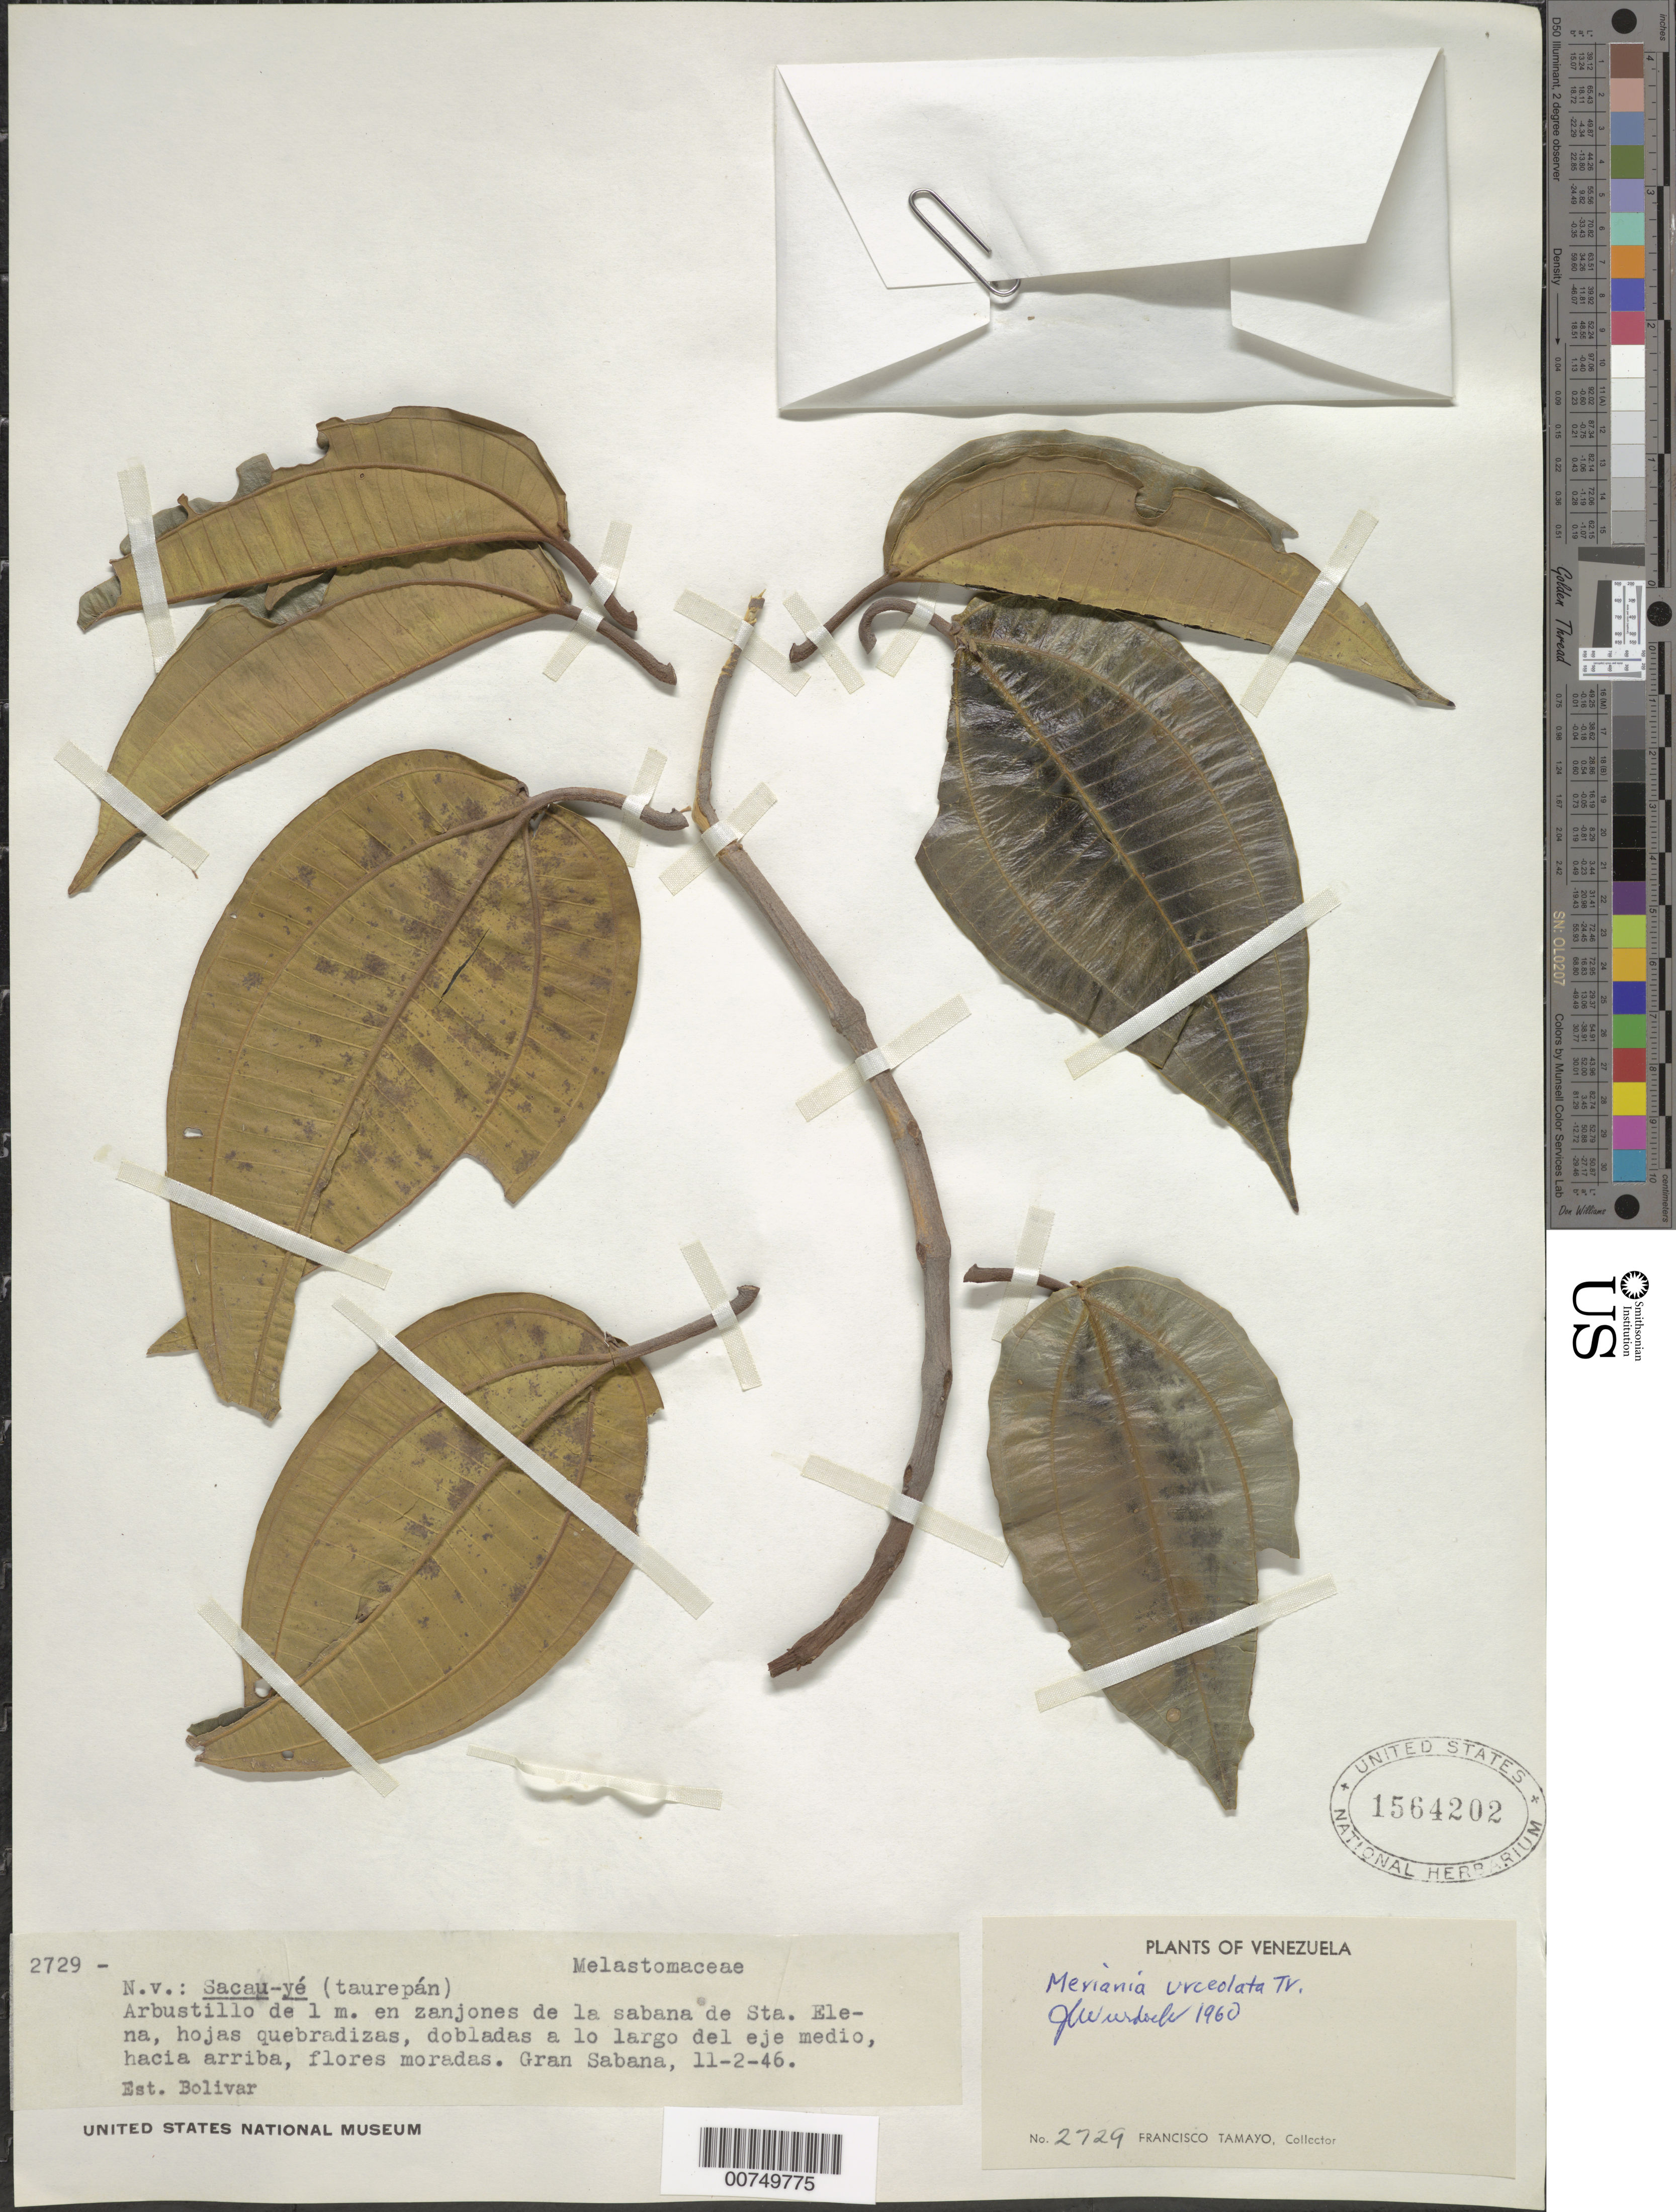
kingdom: Plantae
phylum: Tracheophyta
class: Magnoliopsida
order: Myrtales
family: Melastomataceae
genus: Meriania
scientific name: Meriania urceolata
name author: Triana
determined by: Wurdack, John J., (US), US (UNITED STATES)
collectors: F. Tamayo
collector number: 2729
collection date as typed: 11-Feb-46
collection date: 1946-02-11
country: Venezuela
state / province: Bolívar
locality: Gran Sabana, Sta. Elena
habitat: Zanjones de la sabana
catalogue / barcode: US 1564202